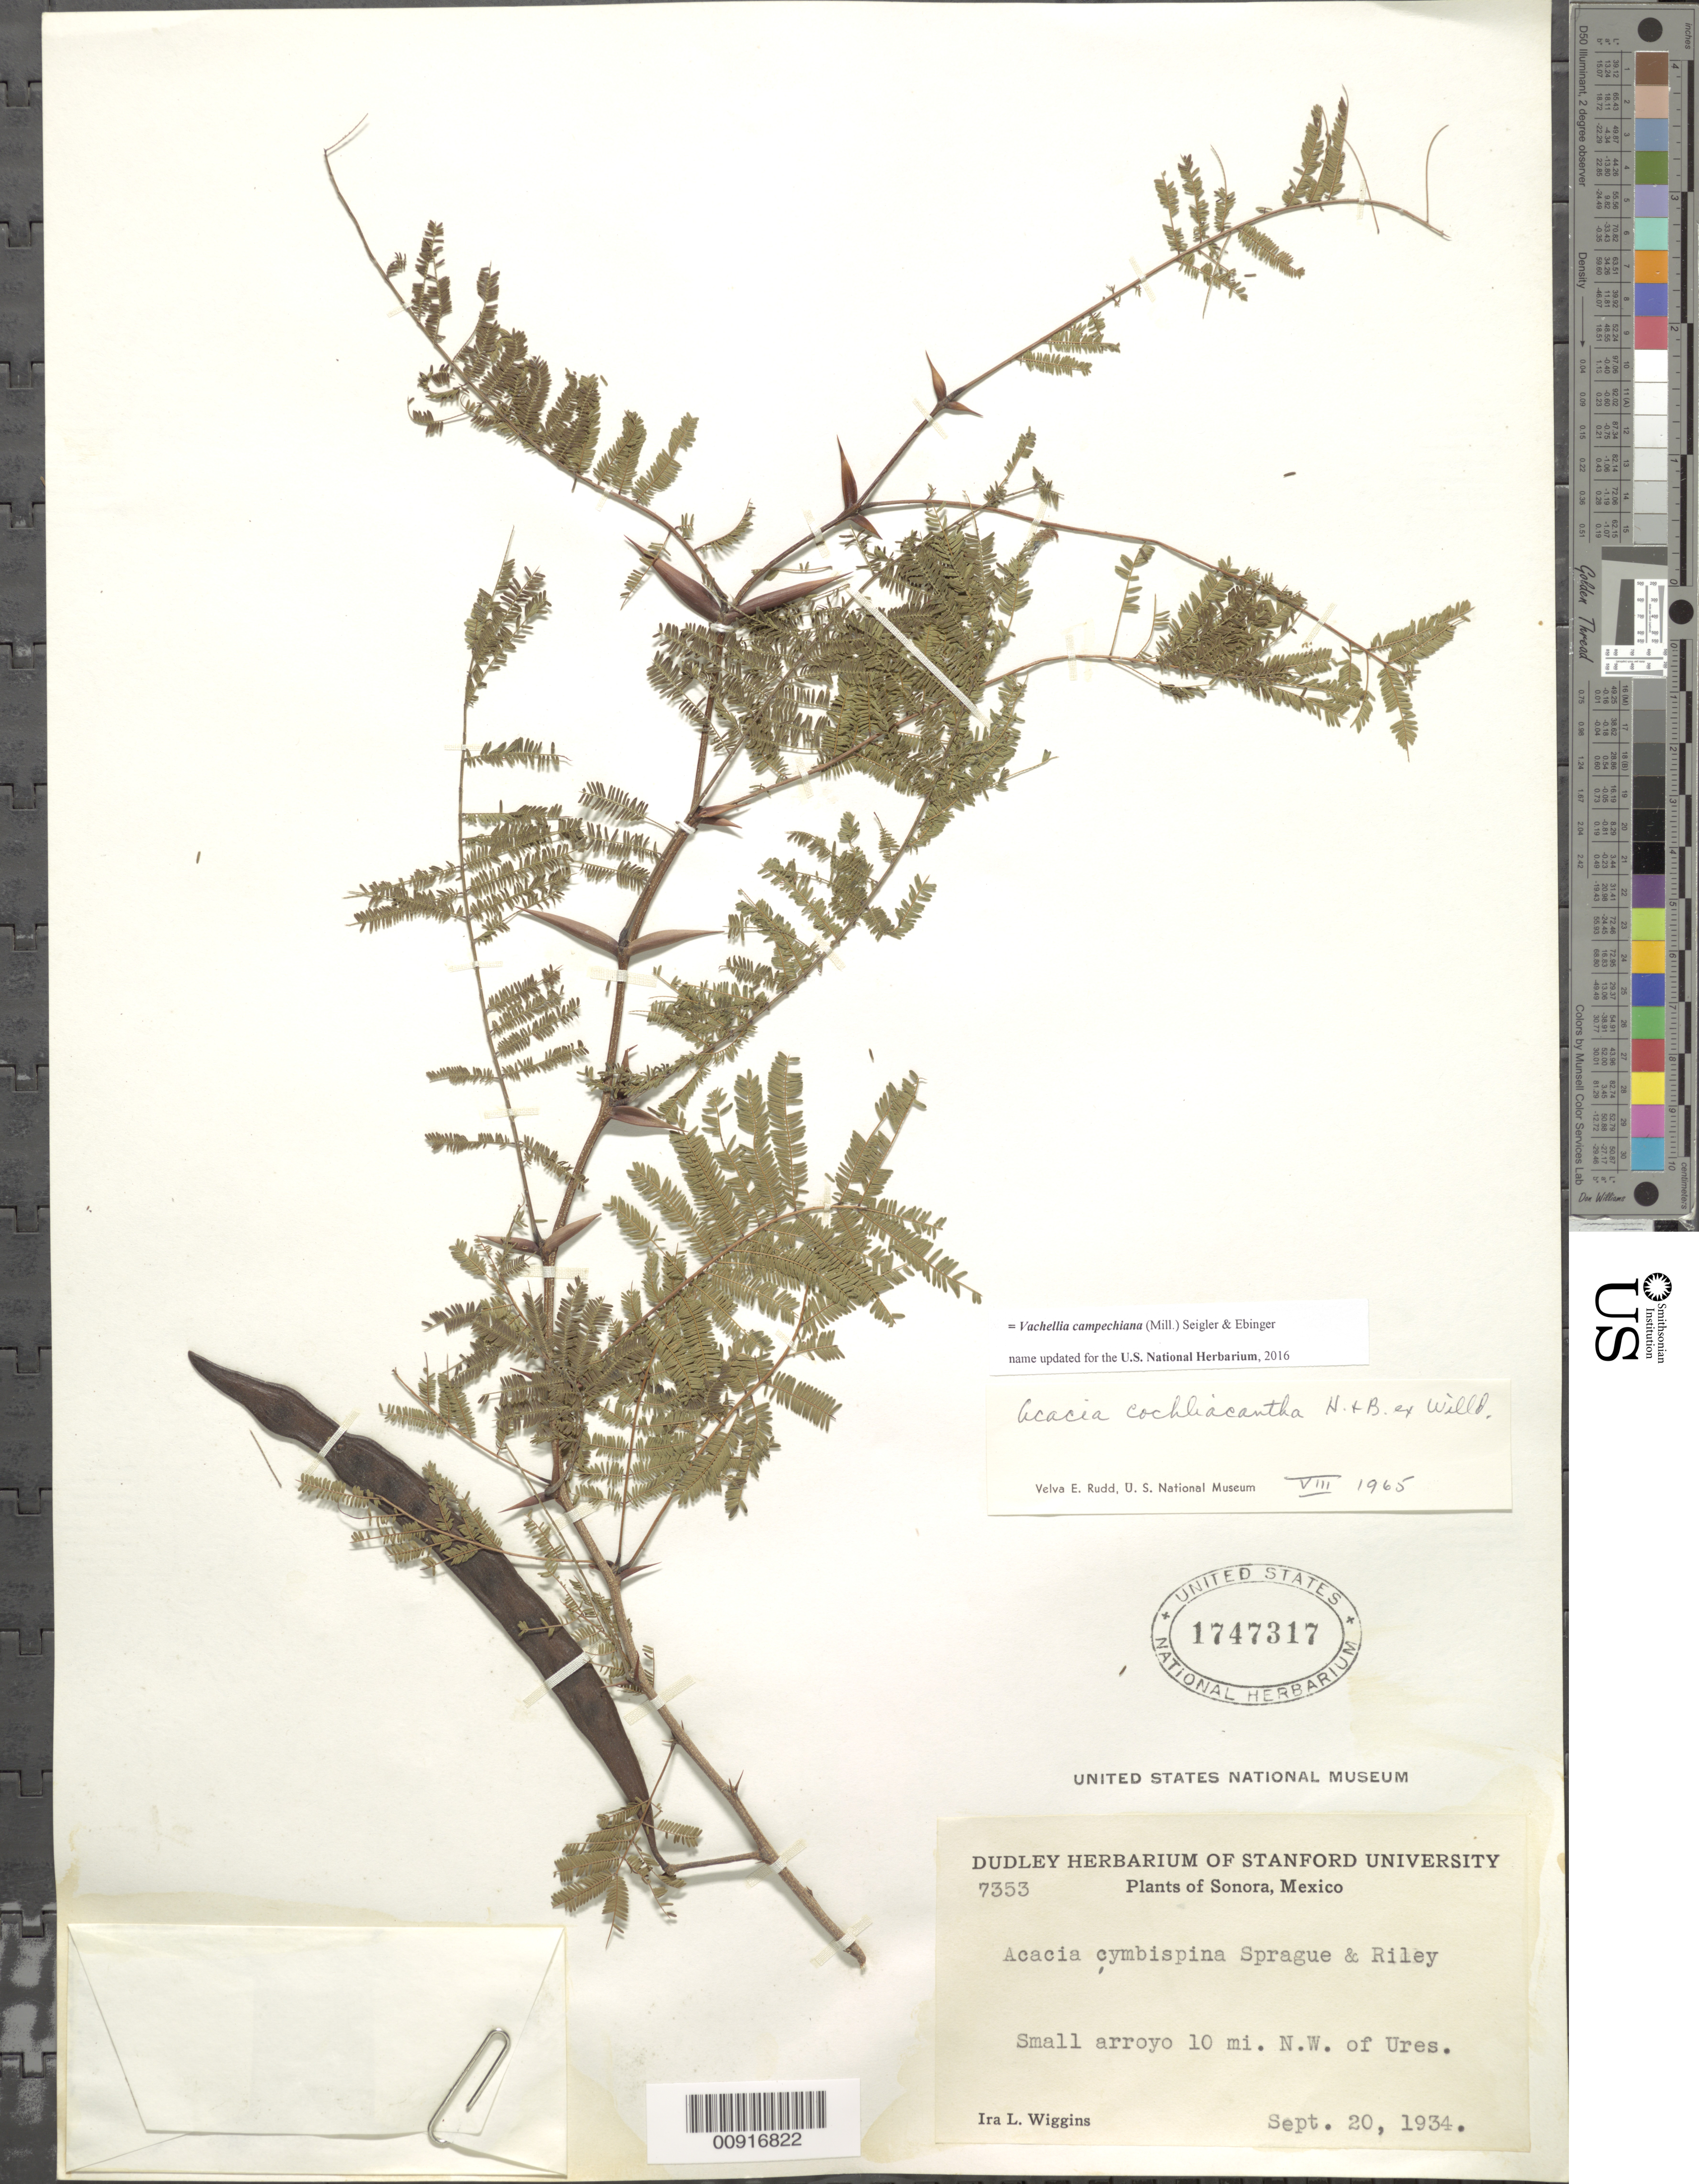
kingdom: Plantae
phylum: Tracheophyta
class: Magnoliopsida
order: Fabales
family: Fabaceae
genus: Vachellia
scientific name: Vachellia campechiana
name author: (Mill.) Seigler & Ebinger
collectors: I. L. Wiggins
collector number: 7353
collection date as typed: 20 Sep 1934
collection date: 1934-09-20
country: Mexico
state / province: Sonora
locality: Small arroyo 10 mi. NW of Ures.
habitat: Small arroyo.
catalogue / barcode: US 1747317